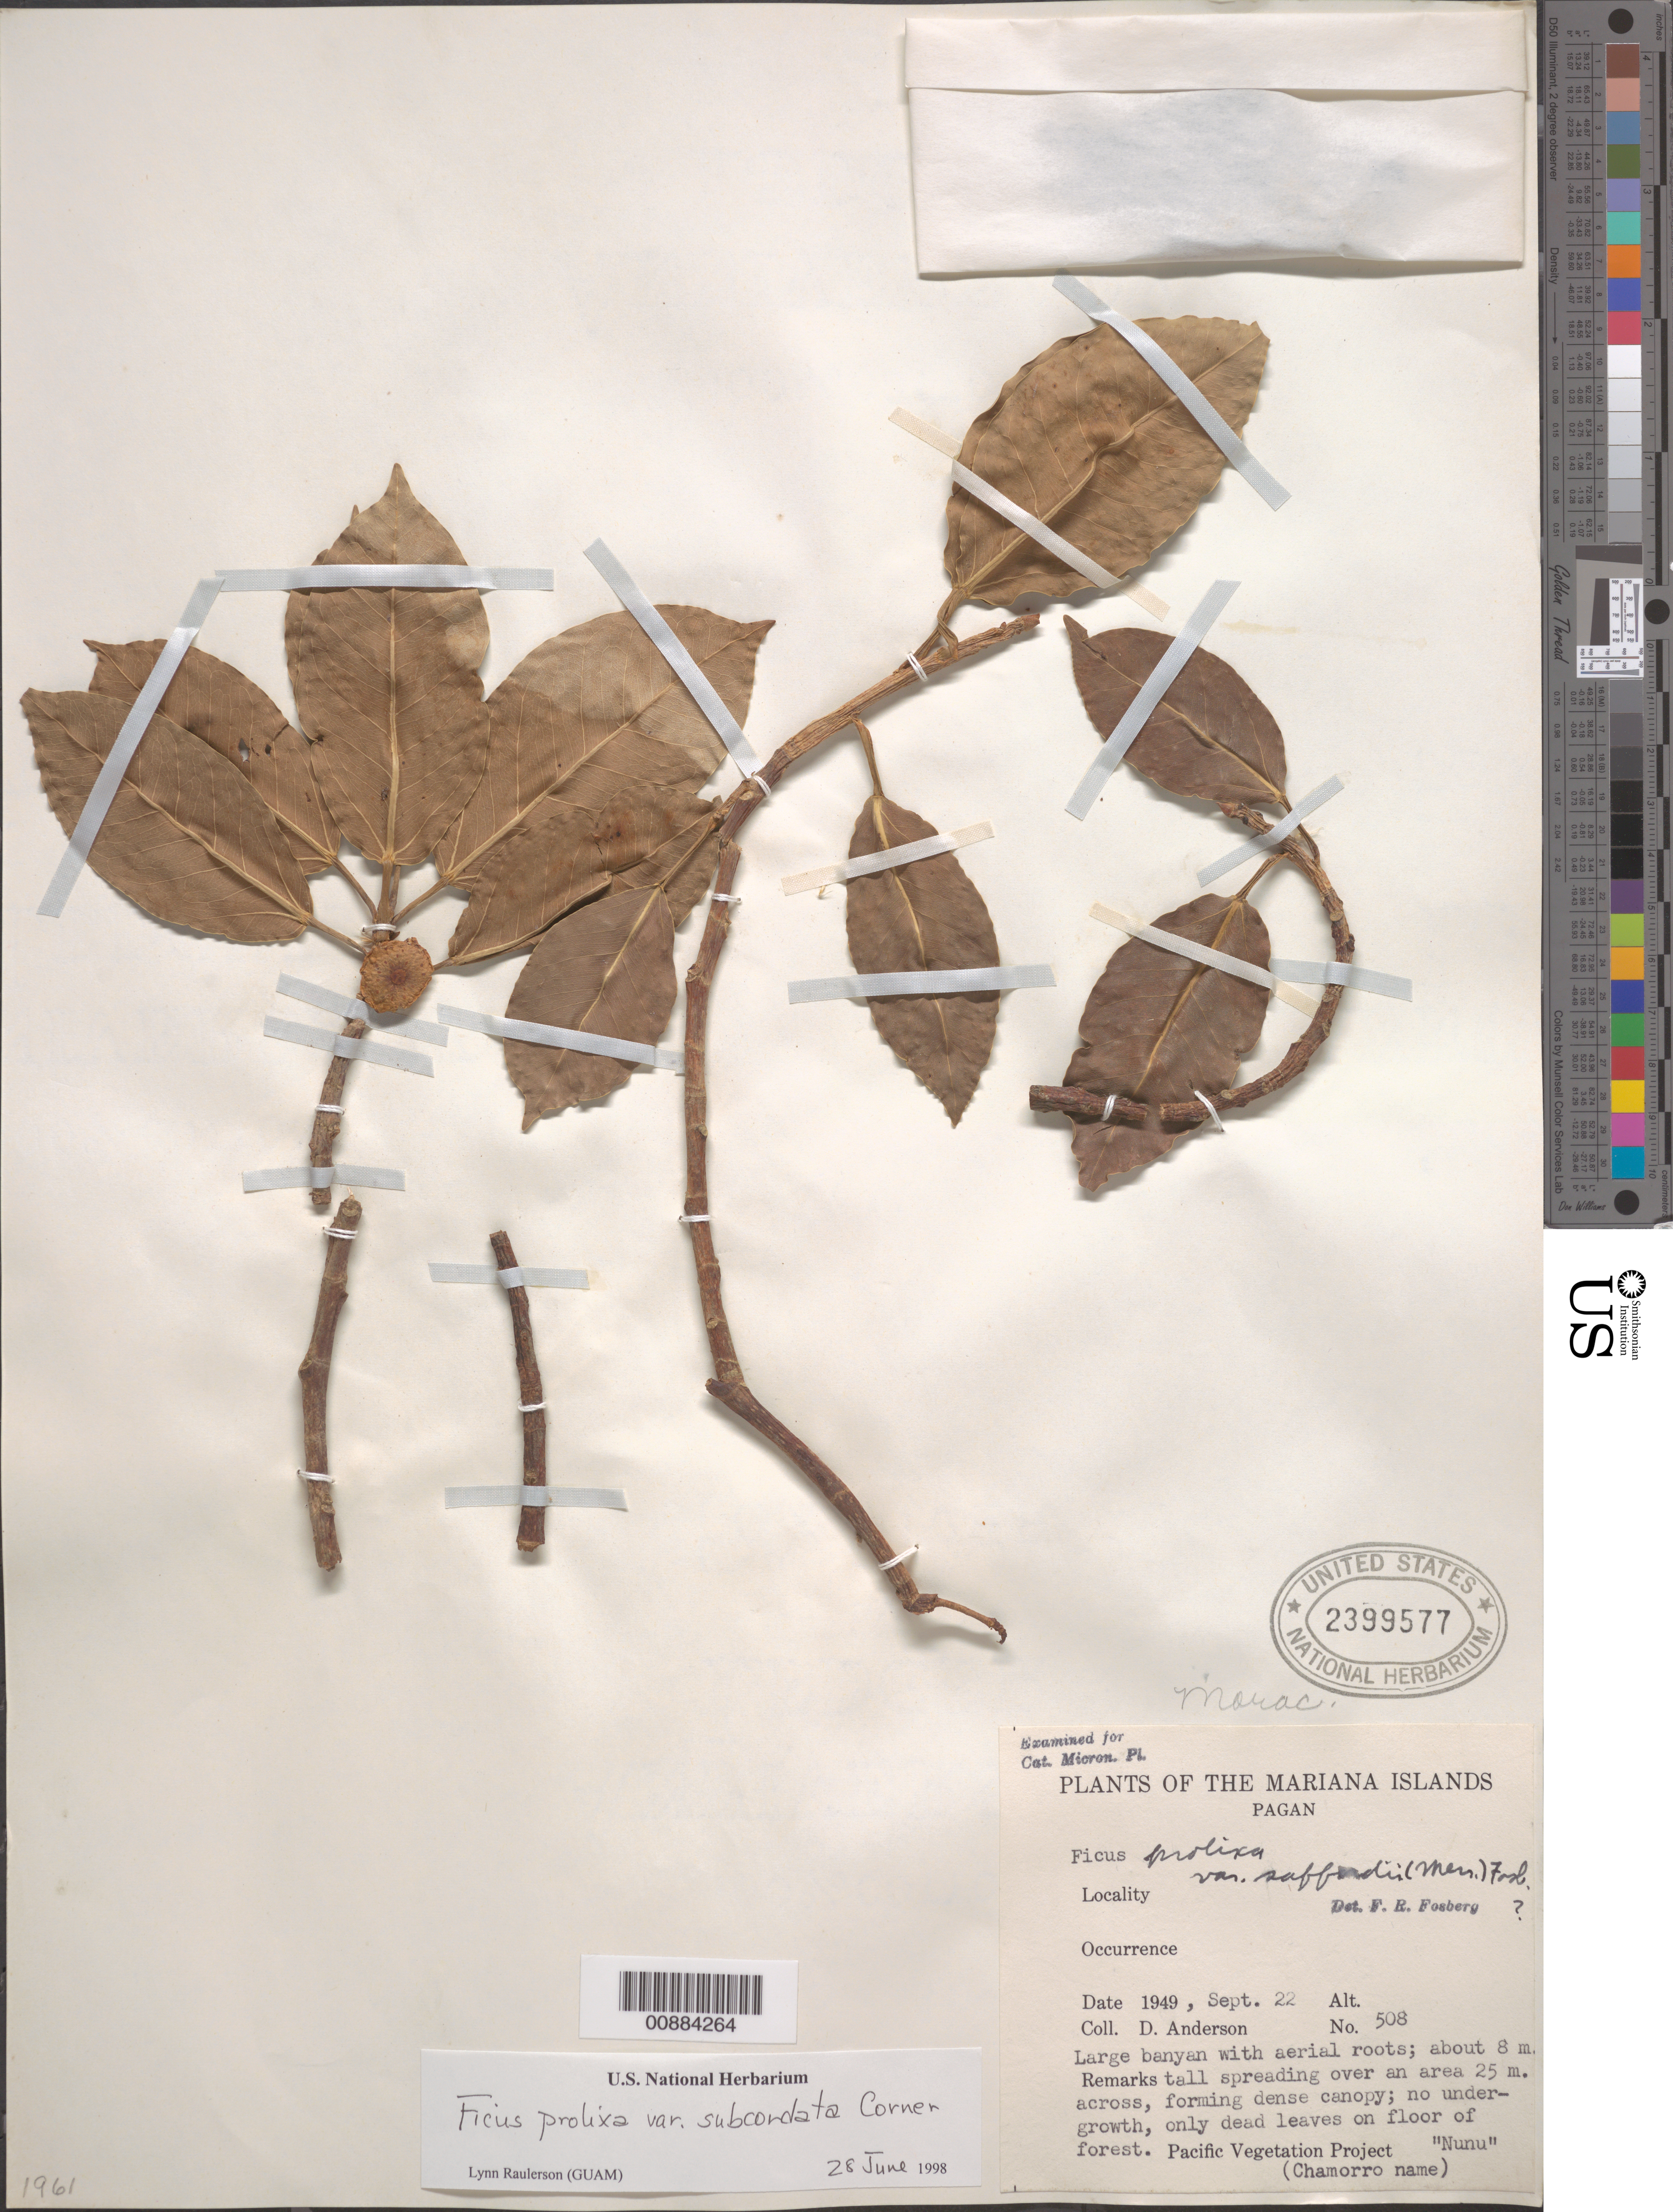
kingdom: Plantae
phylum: Tracheophyta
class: Magnoliopsida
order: Rosales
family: Moraceae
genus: Ficus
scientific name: Ficus prolixa var. subcordata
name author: Corner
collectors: D. Anderson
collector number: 508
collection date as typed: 22 Sep 1949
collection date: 1949-09-22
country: Northern Mariana Islands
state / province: Northern Islands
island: Pagan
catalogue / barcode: US 2399577